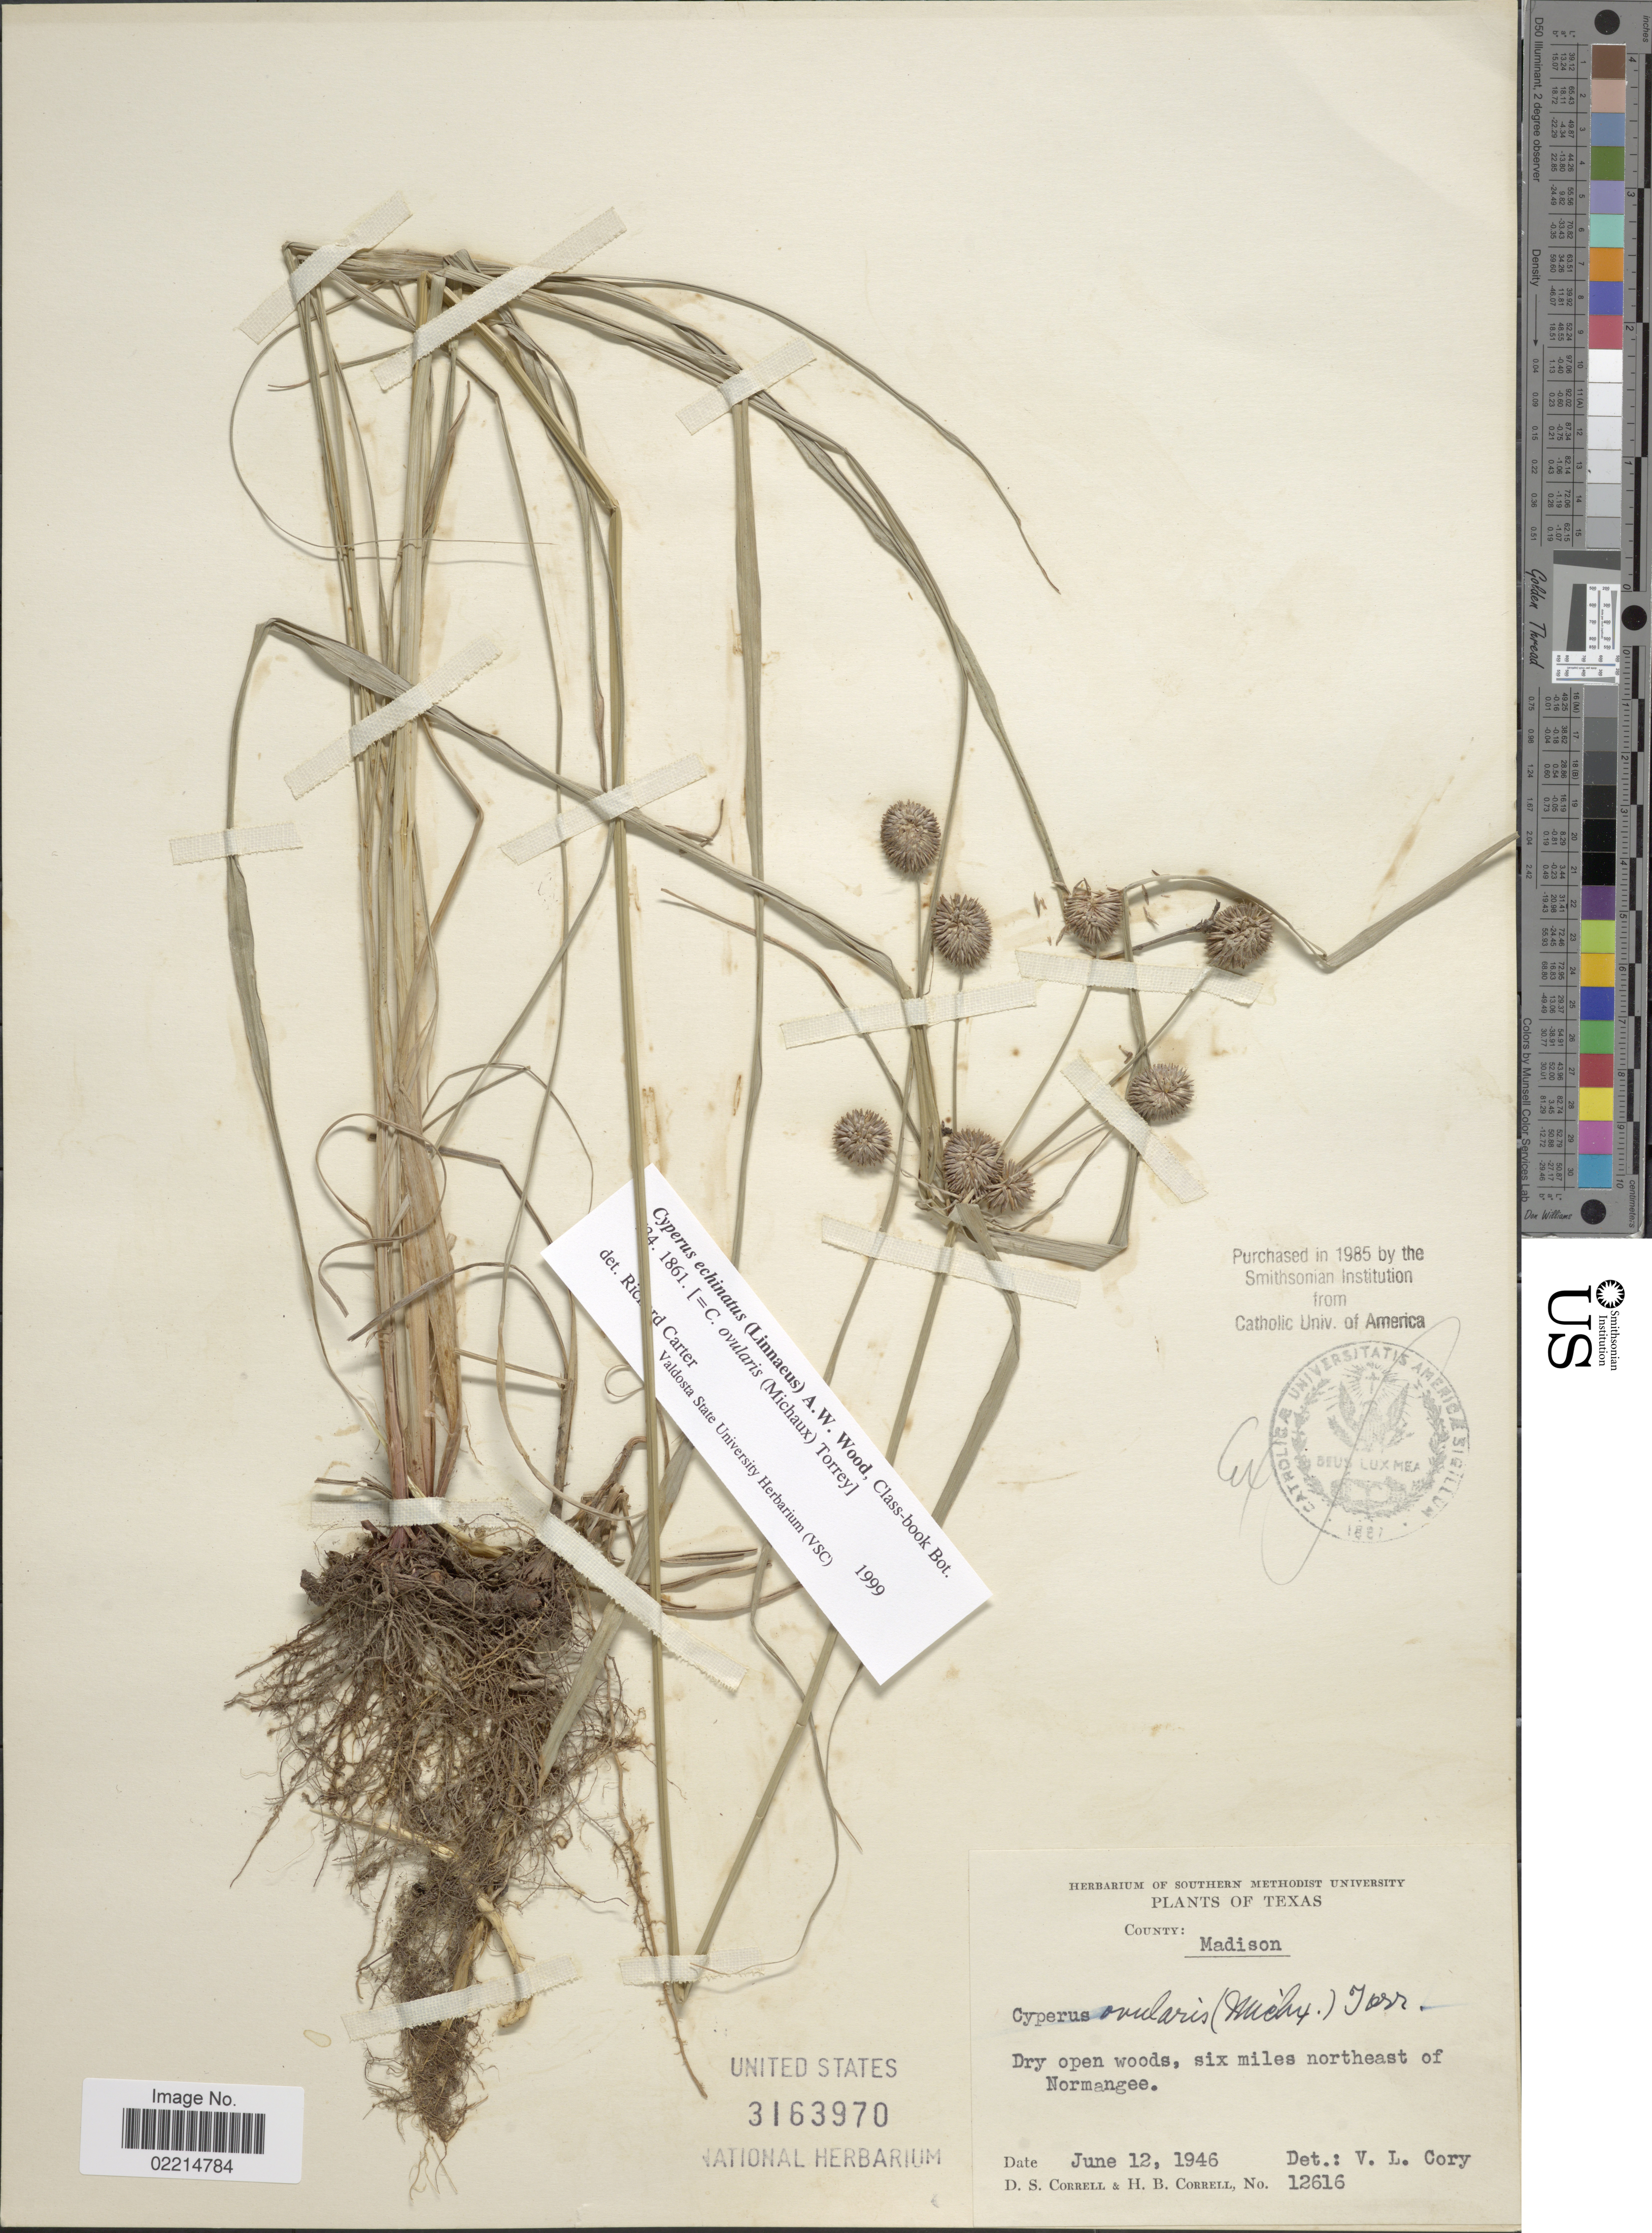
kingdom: Plantae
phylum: Tracheophyta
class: Liliopsida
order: Poales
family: Cyperaceae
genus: Cyperus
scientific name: Cyperus echinatus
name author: (L.) Alph. Wood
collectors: D. S. Correll & H. Correll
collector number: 12616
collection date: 1946-06-12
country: United States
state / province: Texas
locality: County: Madison. Dry open woods, six miles northeast of Normangee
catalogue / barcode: US 3163970